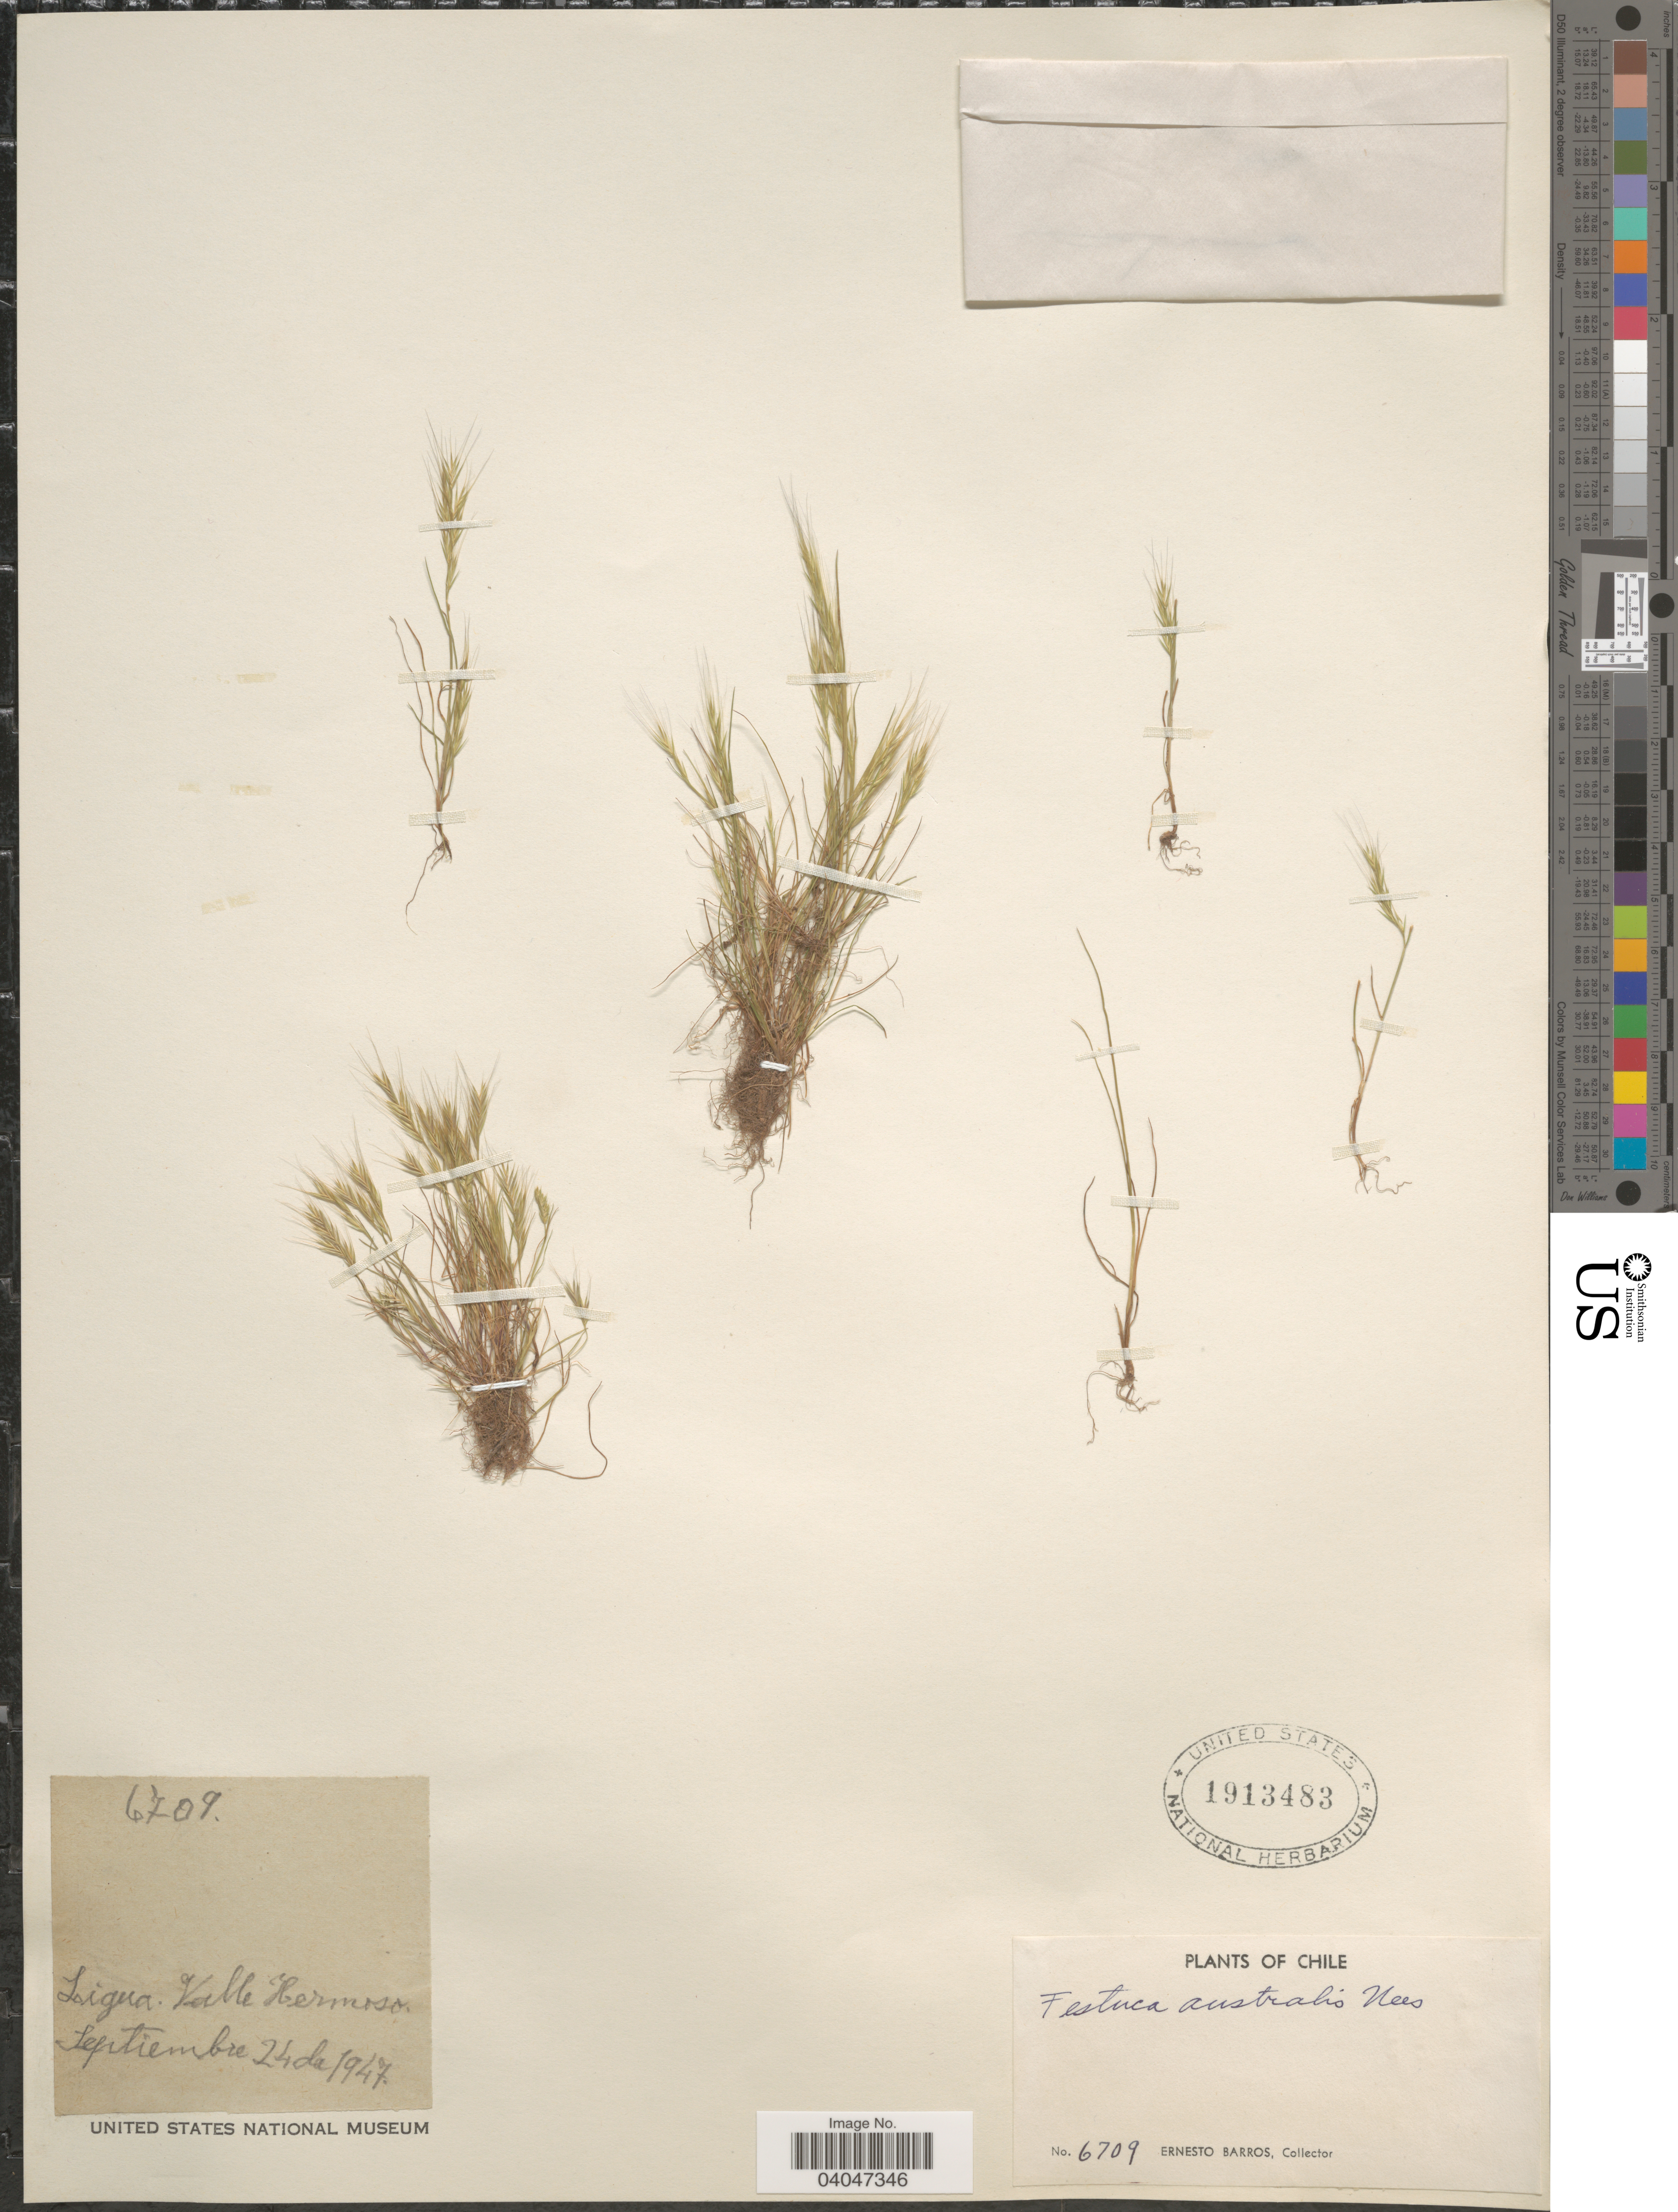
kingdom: Plantae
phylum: Tracheophyta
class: Liliopsida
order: Poales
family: Poaceae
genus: Festuca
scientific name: Festuca australis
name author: Nees ex Steud.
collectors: E. Barros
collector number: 6709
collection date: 1947-09-24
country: Chile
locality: Ligua. Valle Hermoso.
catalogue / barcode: US 1913483